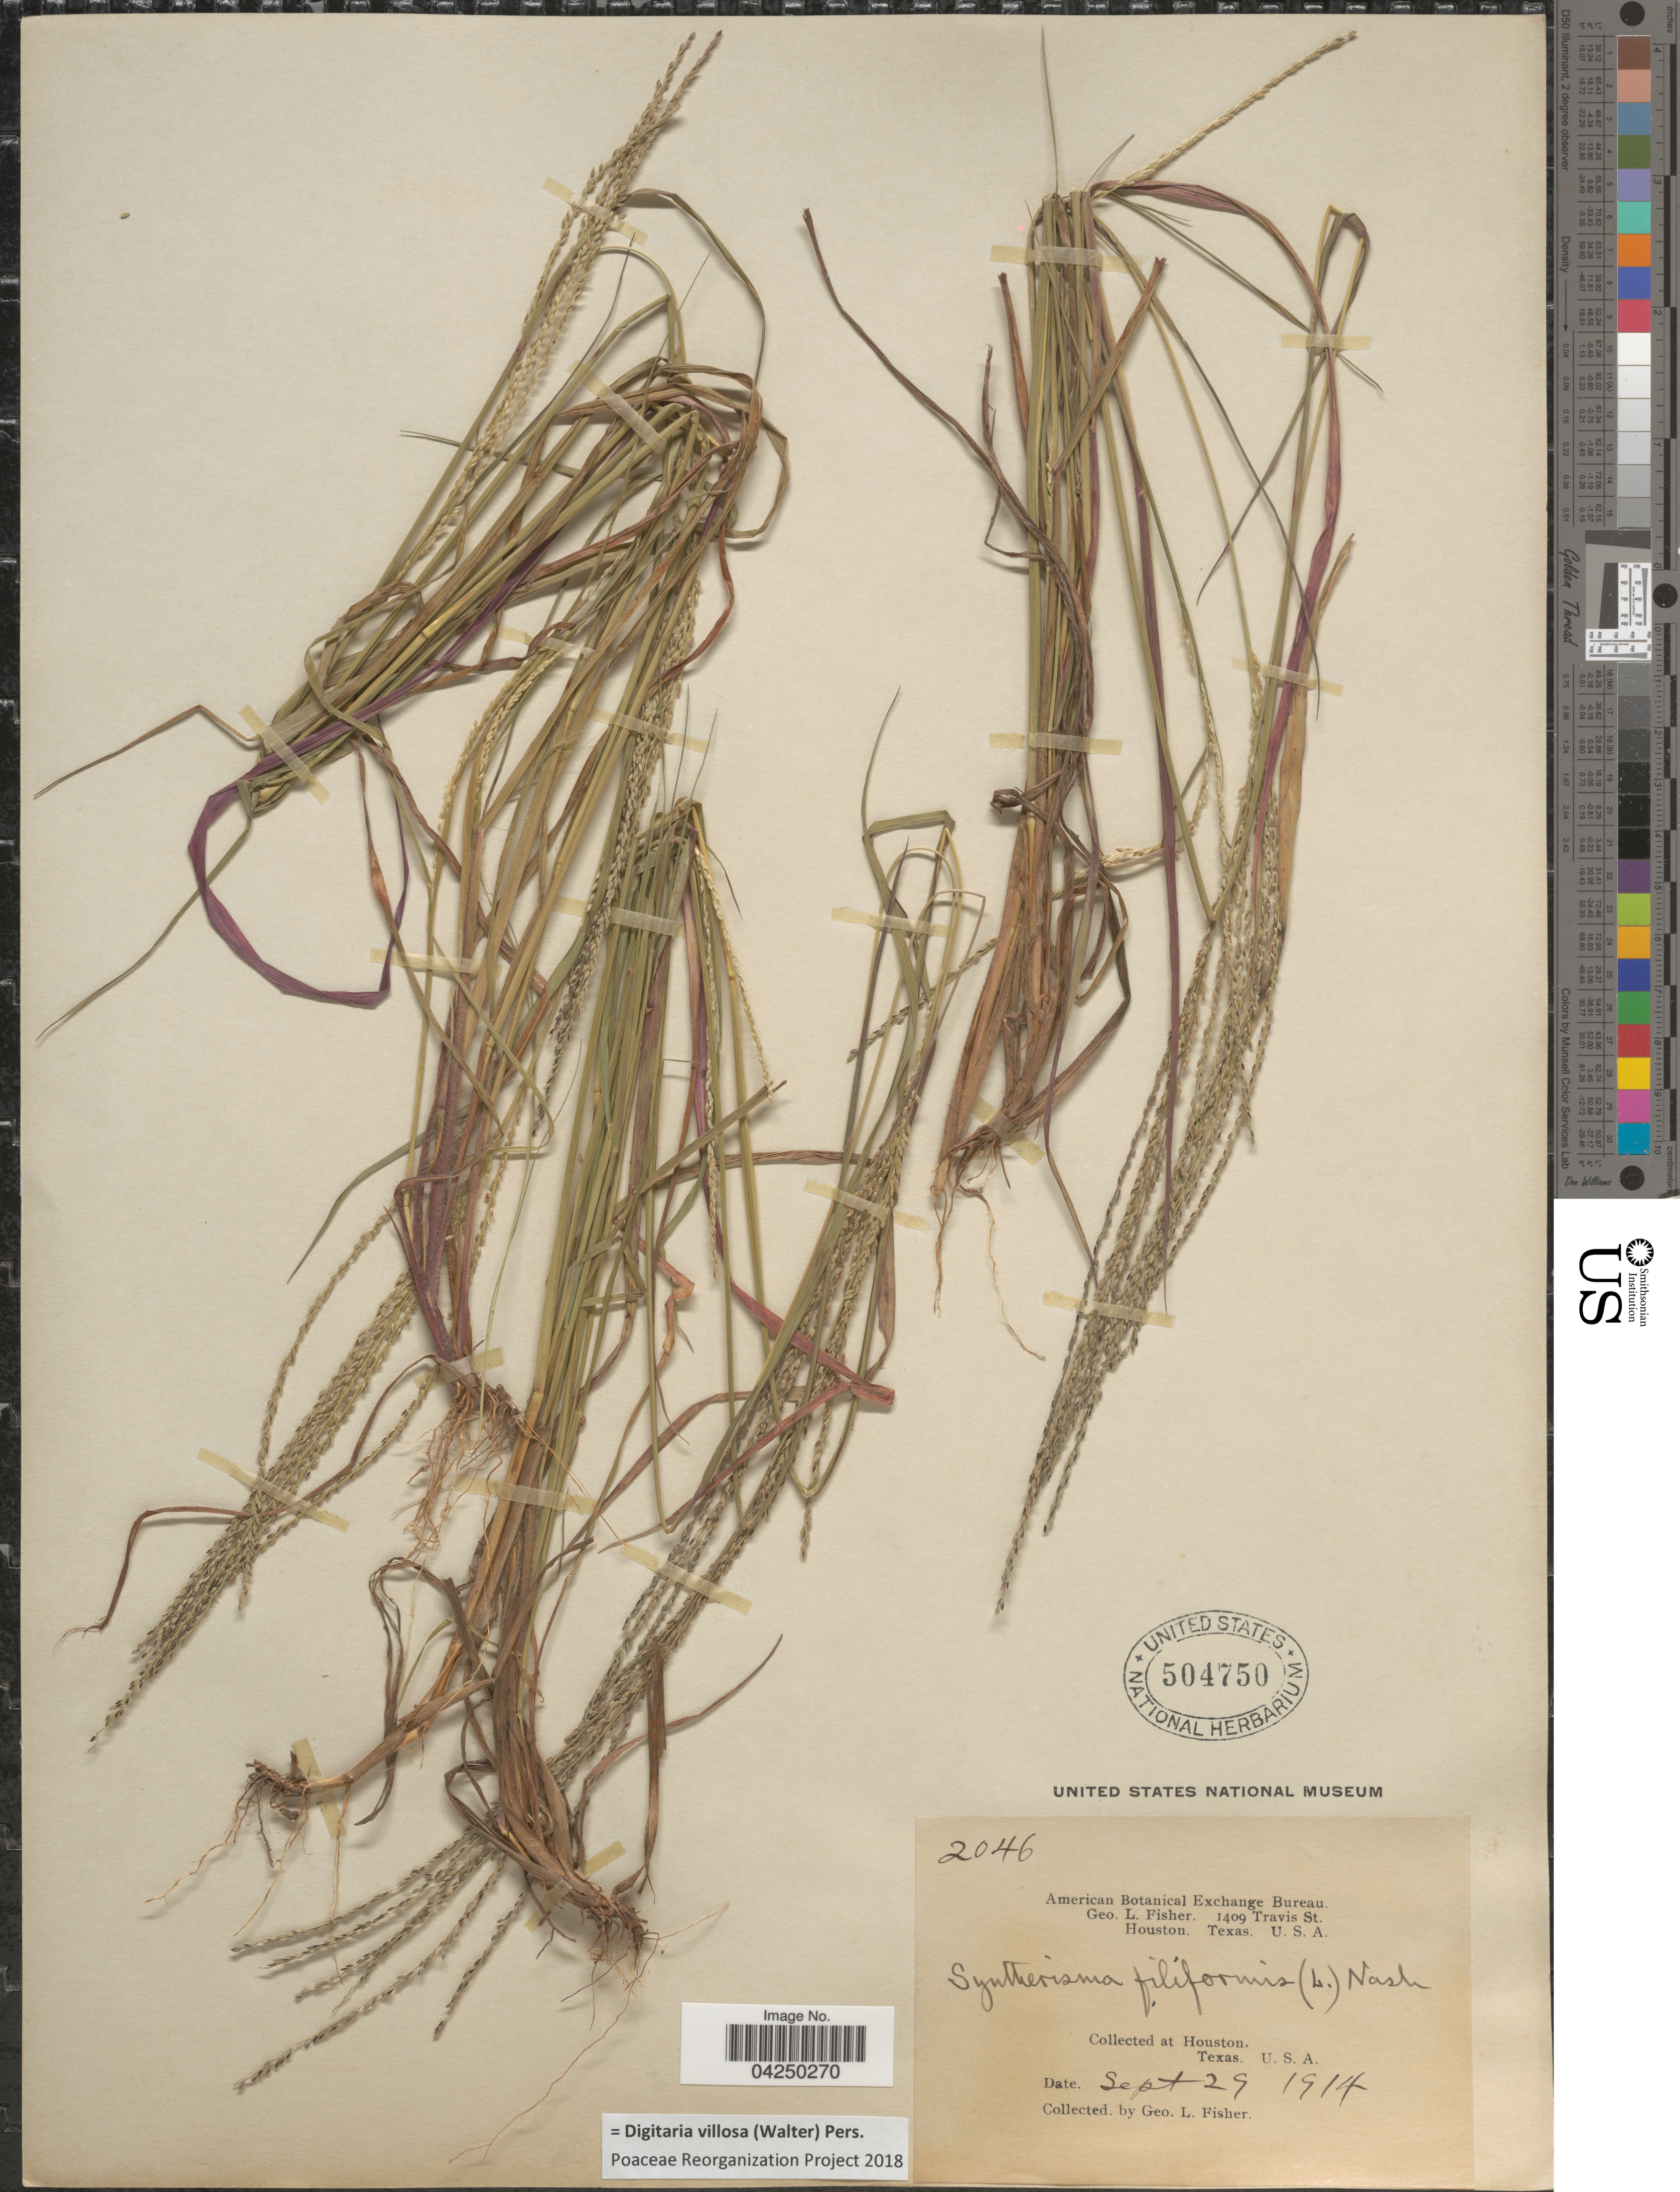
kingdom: Plantae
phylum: Tracheophyta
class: Liliopsida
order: Poales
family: Poaceae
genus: Digitaria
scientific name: Digitaria villosa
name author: (Walter) Pers.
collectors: G. L. Fisher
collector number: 2046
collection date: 1914-09-29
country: United States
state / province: Texas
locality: At Houston.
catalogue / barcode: US 504750